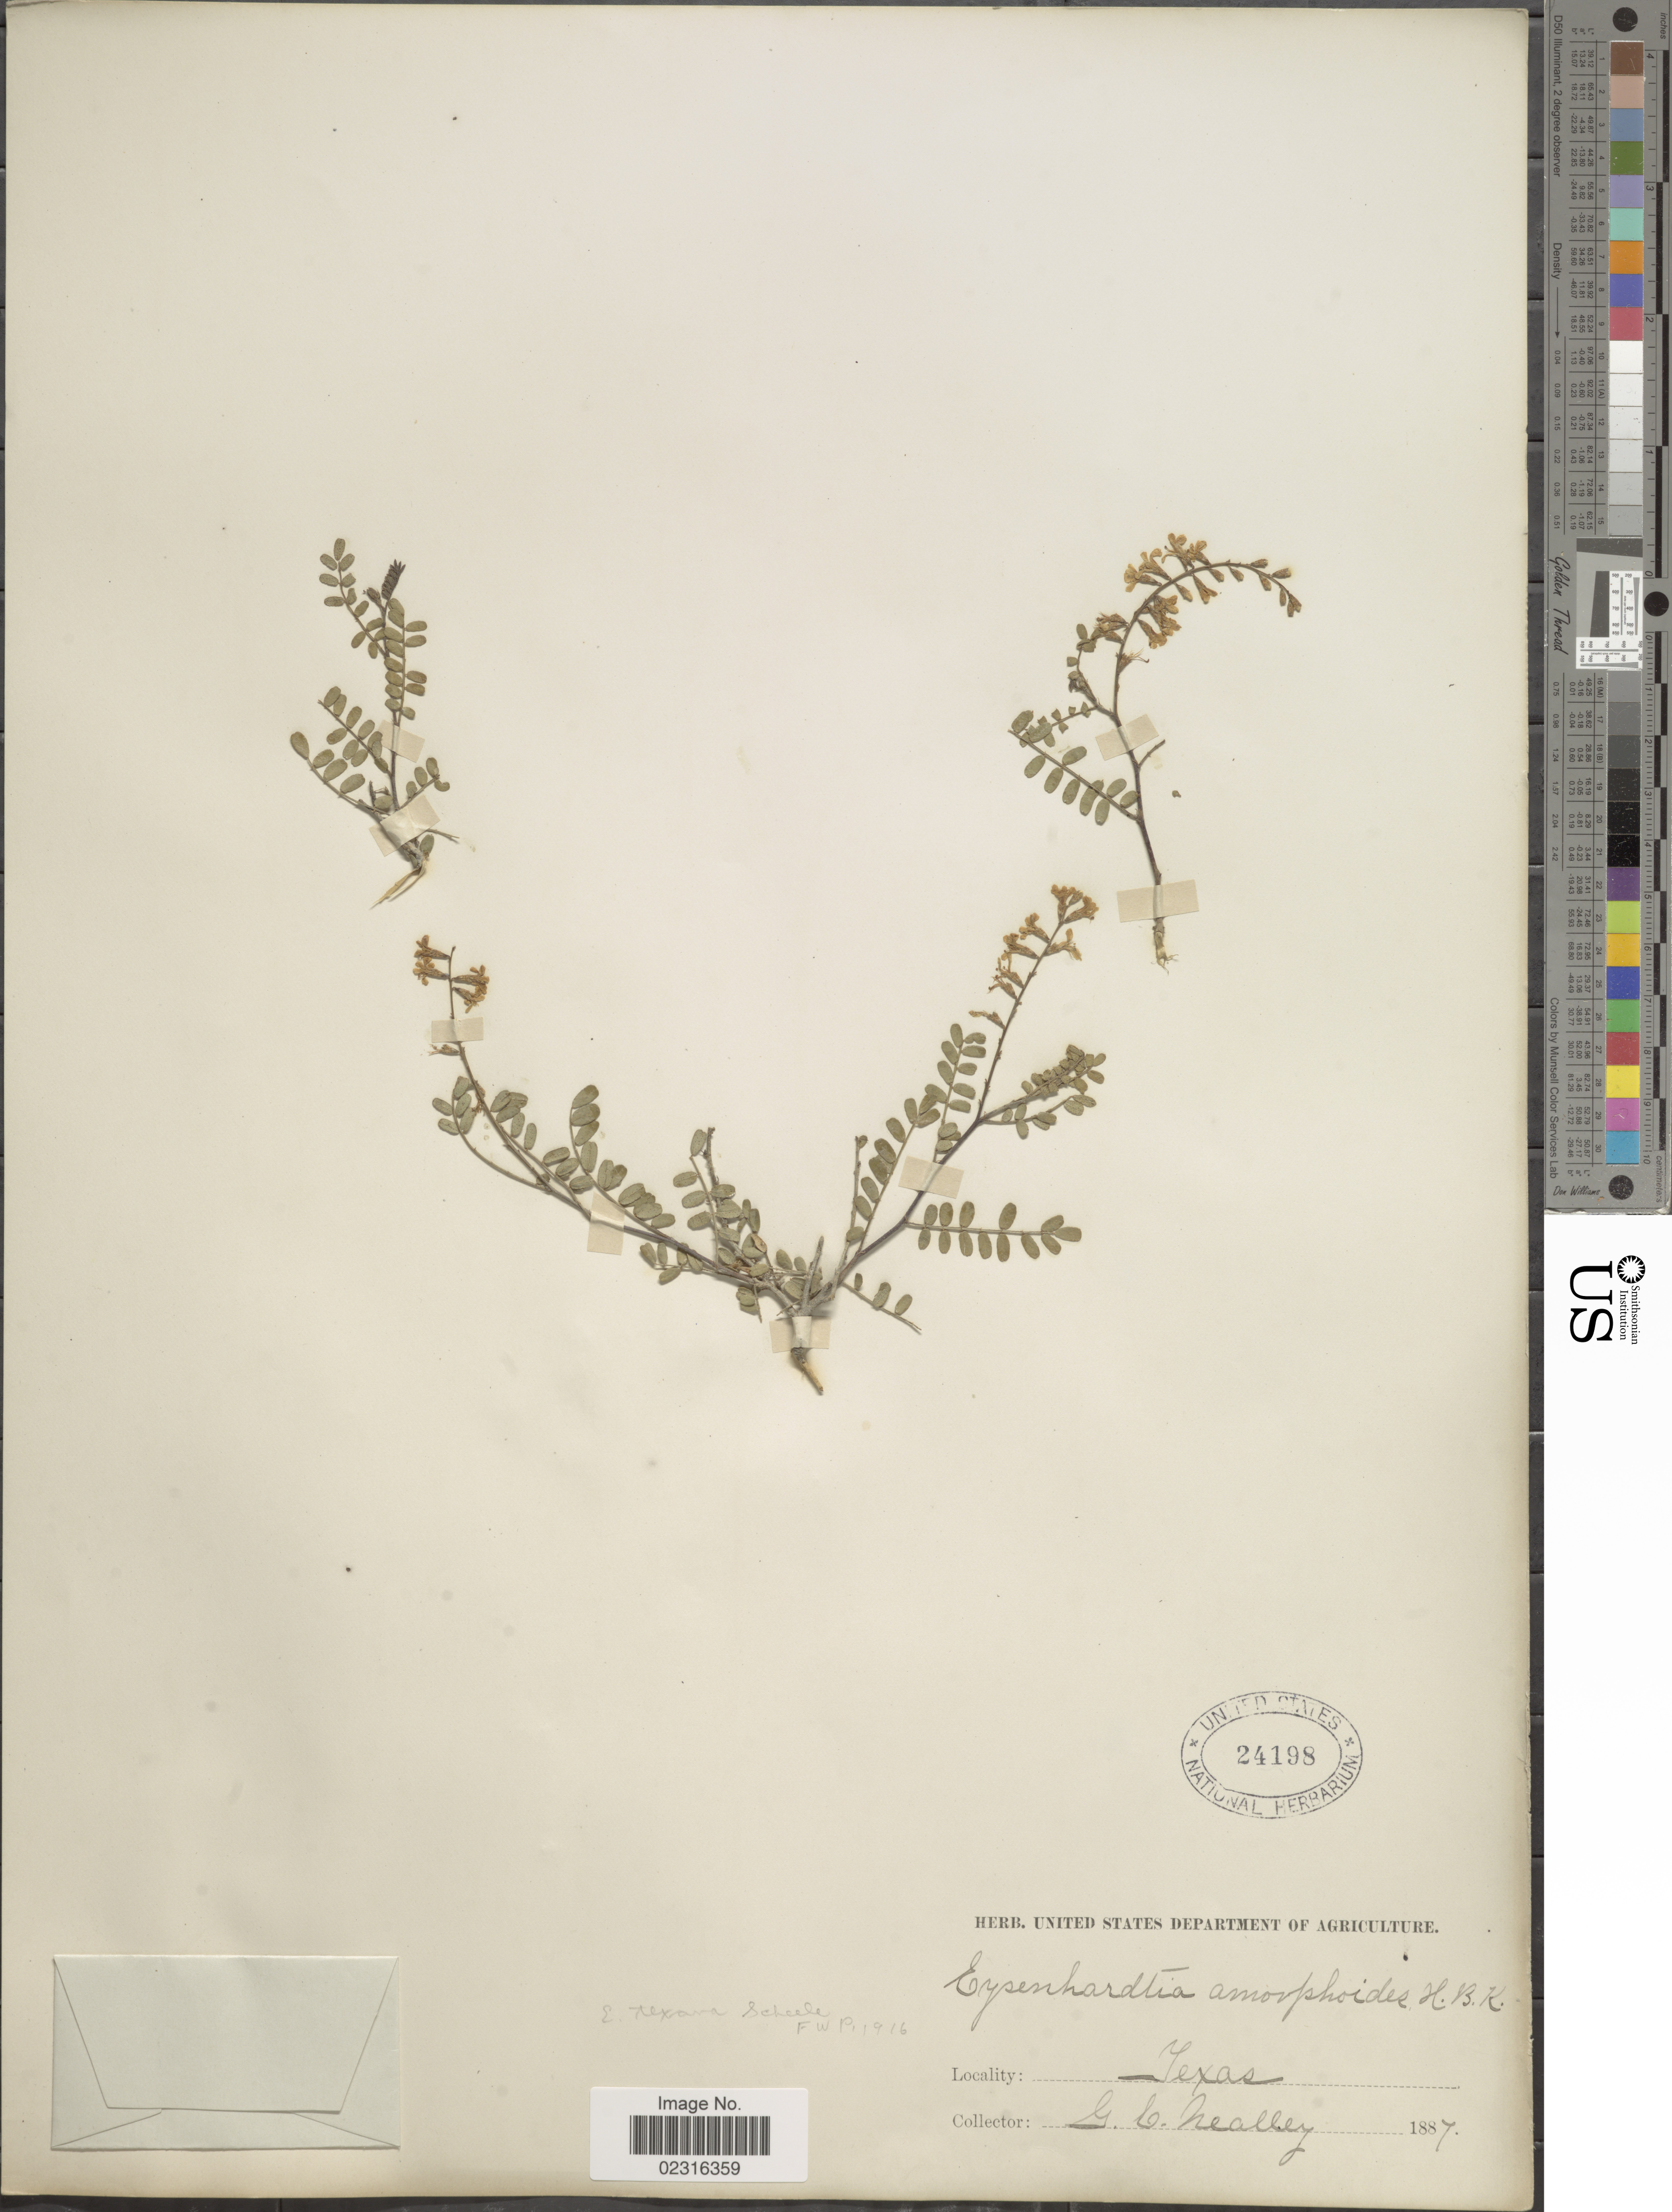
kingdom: Plantae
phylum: Tracheophyta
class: Magnoliopsida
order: Fabales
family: Fabaceae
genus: Eysenhardtia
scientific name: Eysenhardtia texana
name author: Scheele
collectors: G. Neally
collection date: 1887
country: United States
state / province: Texas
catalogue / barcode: US 24198